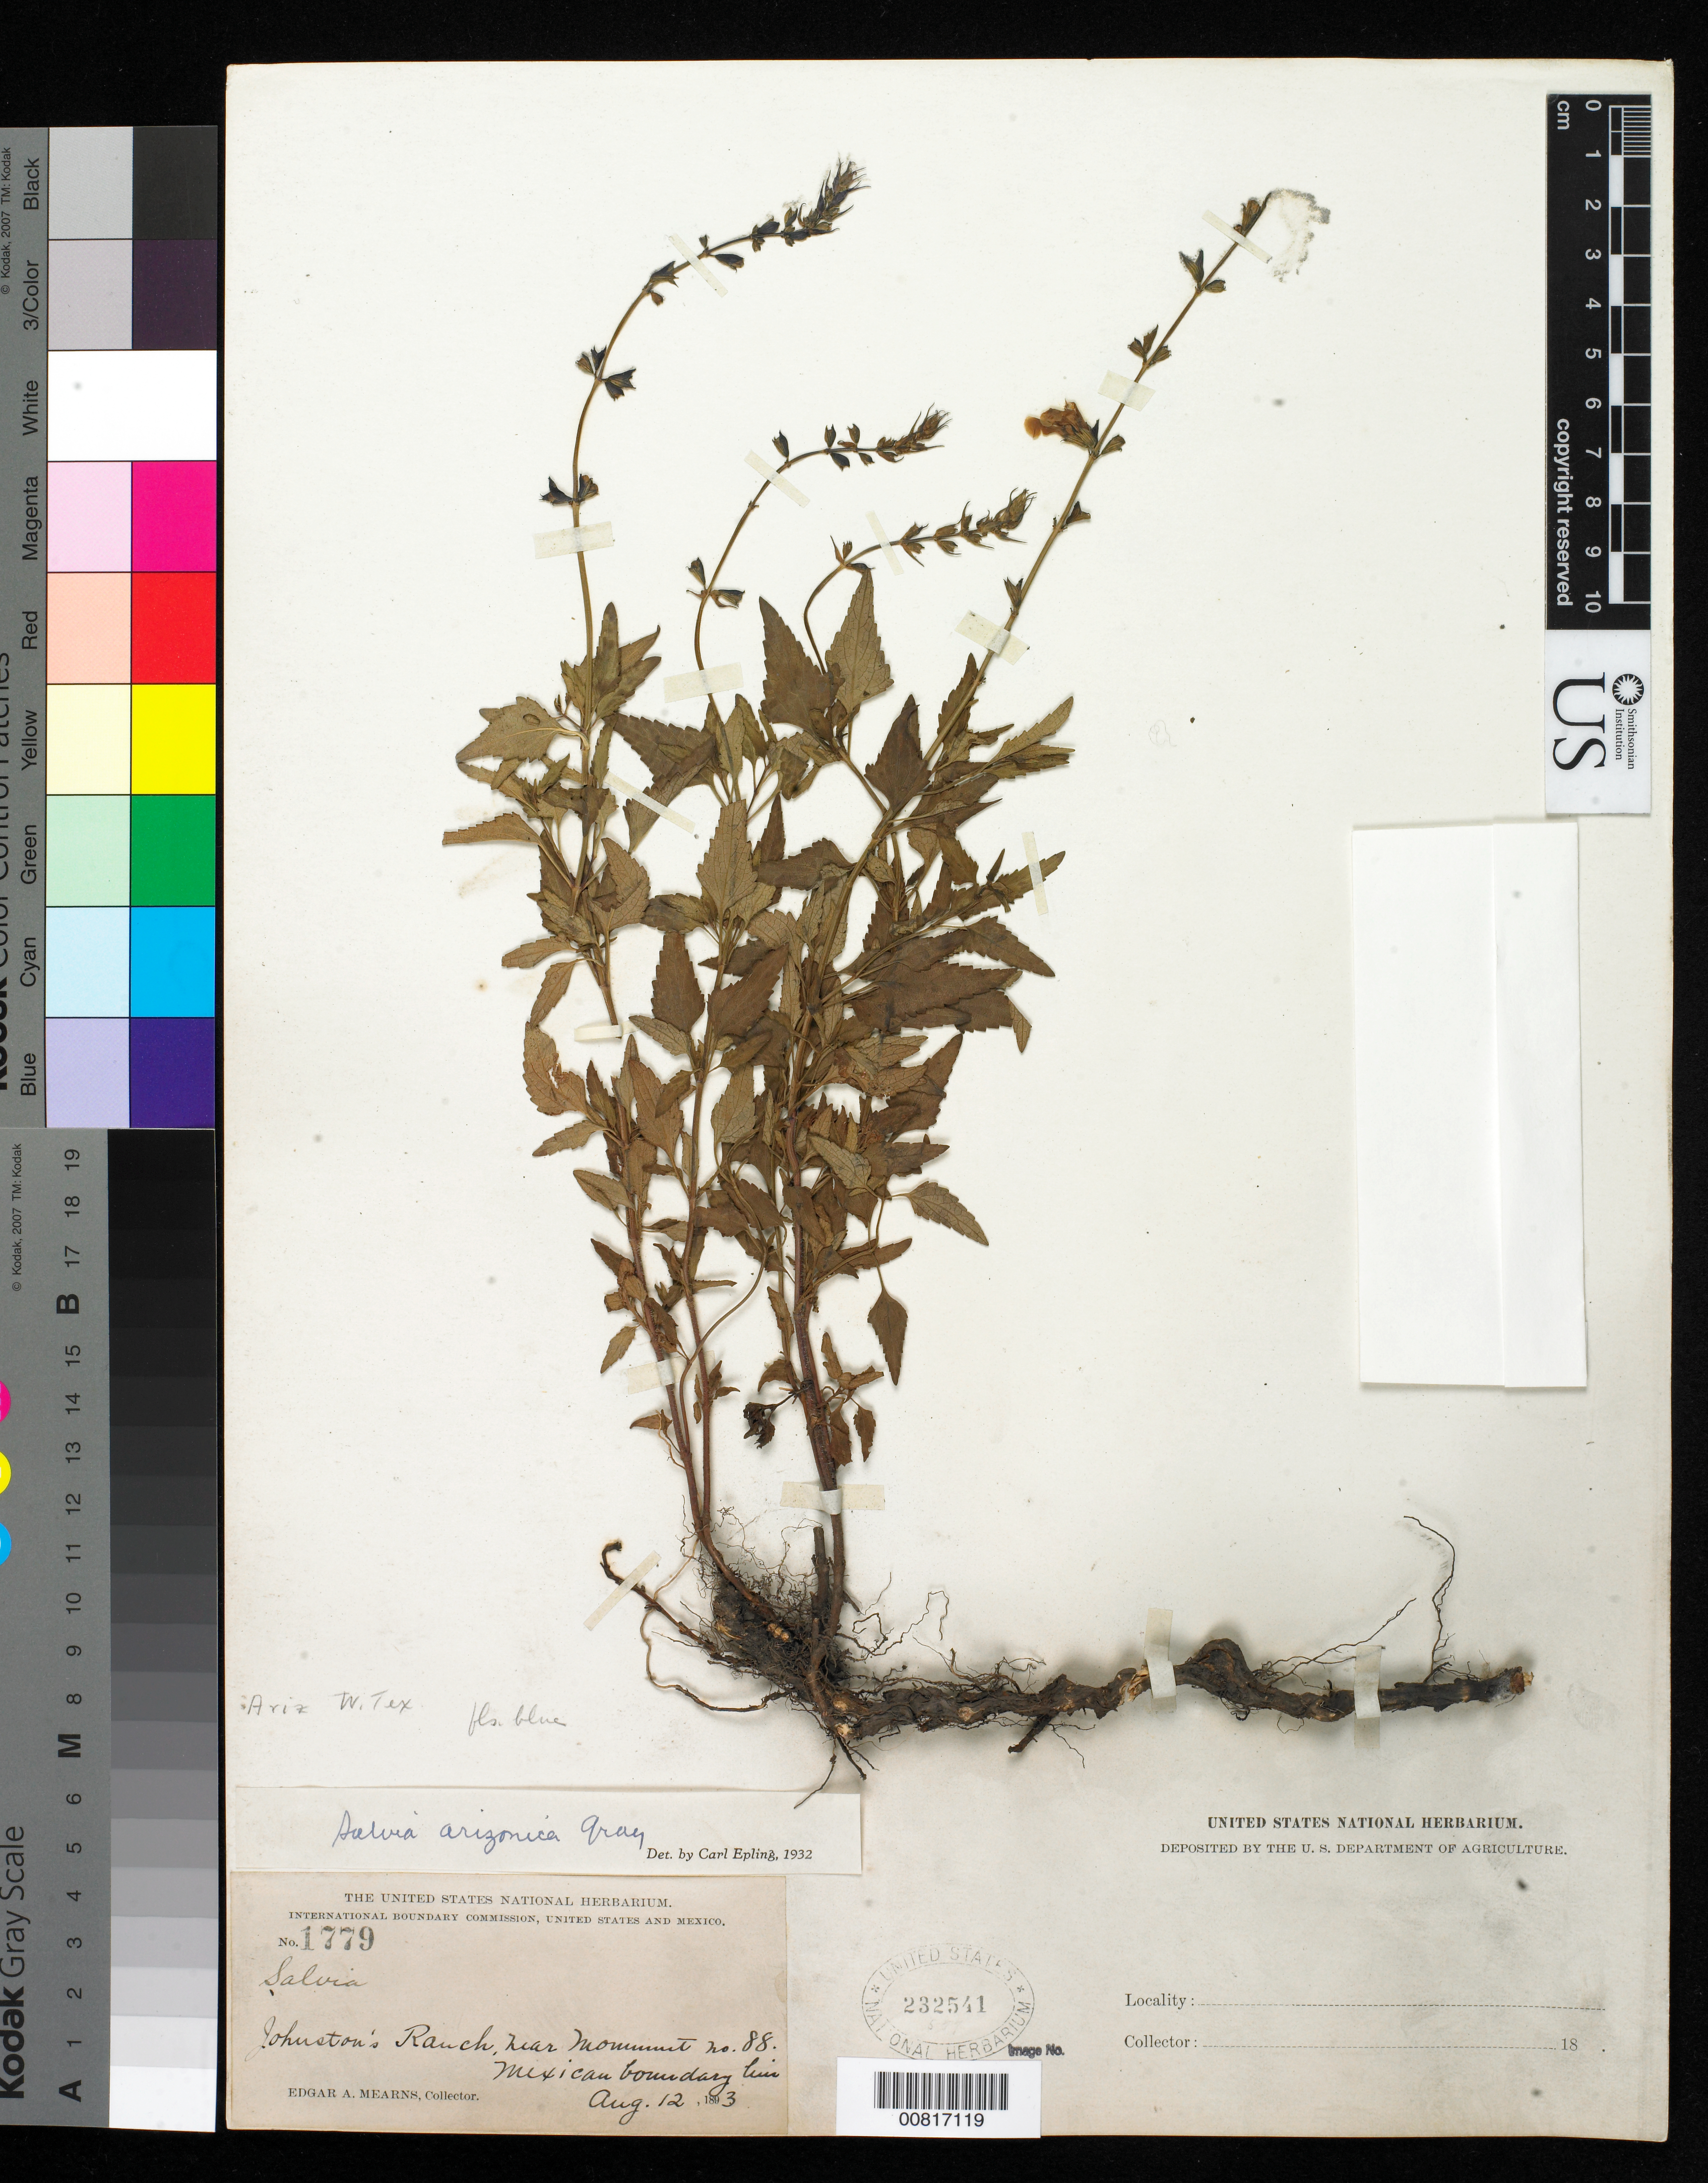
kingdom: Plantae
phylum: Tracheophyta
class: Magnoliopsida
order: Lamiales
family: Lamiaceae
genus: Salvia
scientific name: Salvia arizonica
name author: A. Gray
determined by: Epling, C. C.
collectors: E. A. Mearns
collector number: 1779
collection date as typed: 12 Aug 1893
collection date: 1893-08-12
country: United States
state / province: Arizona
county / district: Cochise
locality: Johnston's Ranch, near monument no. 88. Mexican Boundary Line.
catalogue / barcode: US 232541